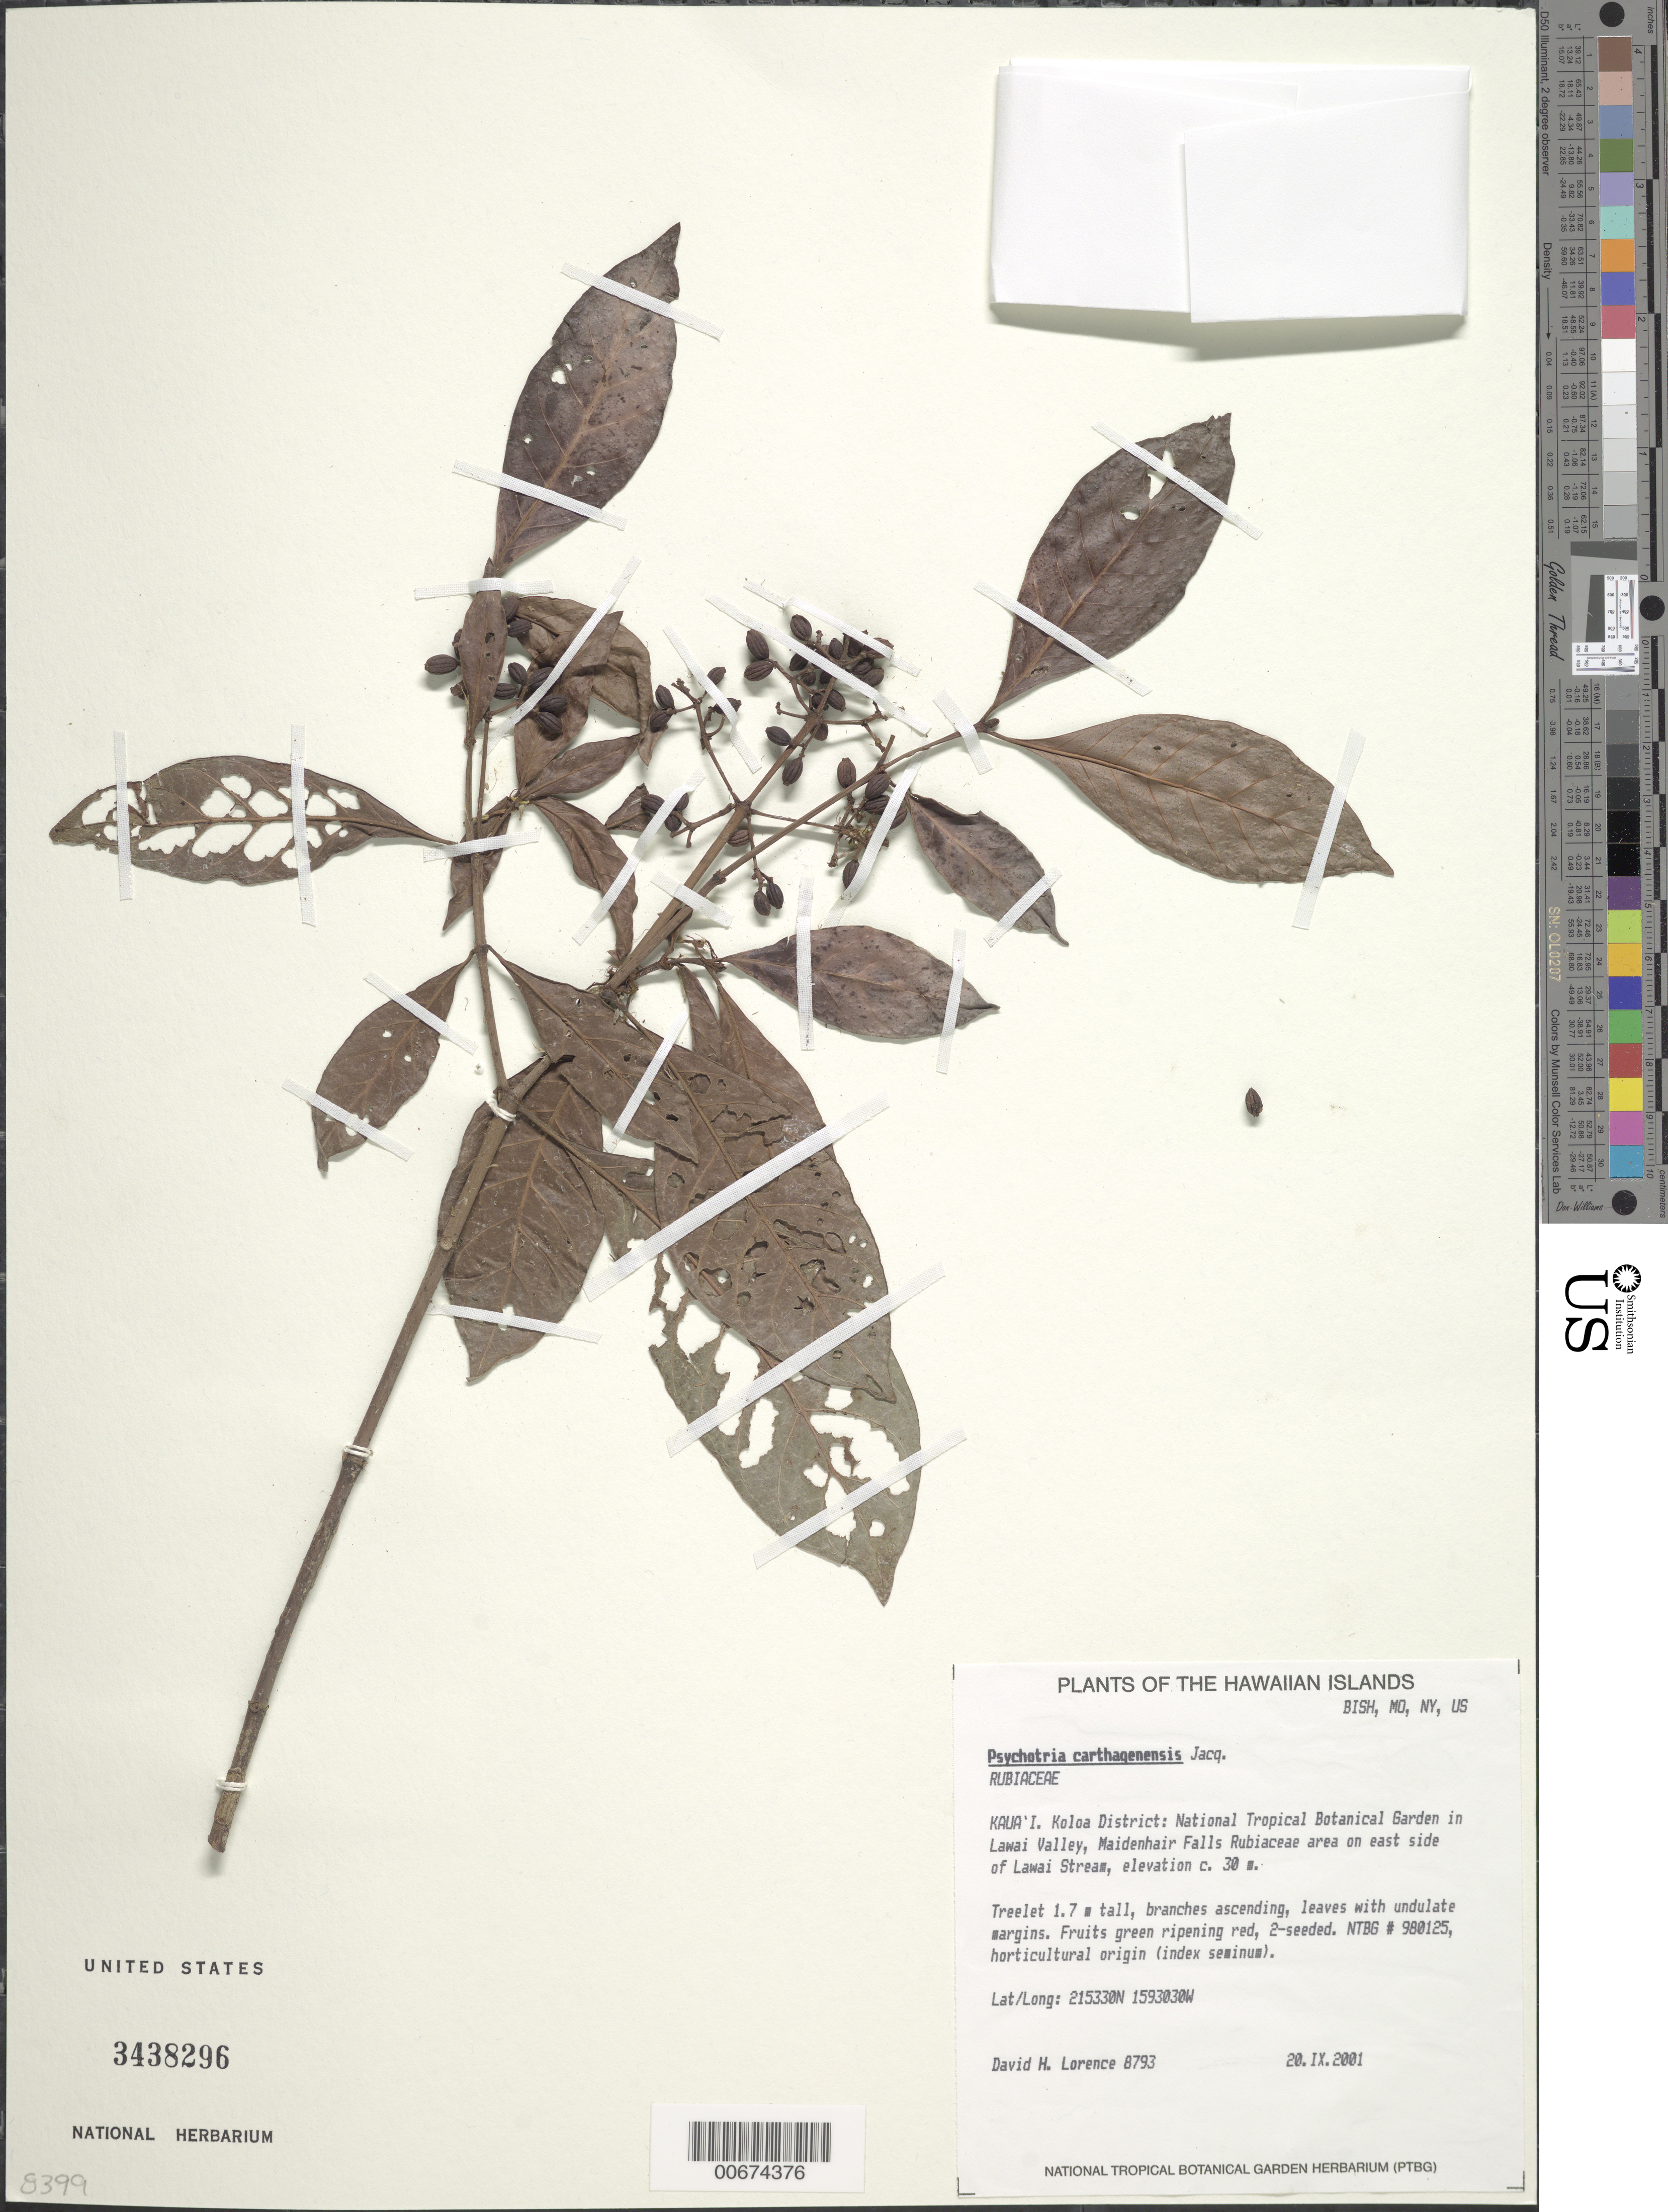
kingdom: Plantae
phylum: Tracheophyta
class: Magnoliopsida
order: Gentianales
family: Rubiaceae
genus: Psychotria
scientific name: Psychotria carthagenensis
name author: Jacq.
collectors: D. Lorence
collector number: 8793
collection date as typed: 20 Sep 2001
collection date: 2001-09-20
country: United States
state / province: Hawaii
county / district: Kauai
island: Kaua'i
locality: National Tropical Botanical Garden in Lawai Valley, Maidenhair Falls Rubiaceae area on E side of Lawai Stream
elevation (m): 30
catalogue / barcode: US 3438296